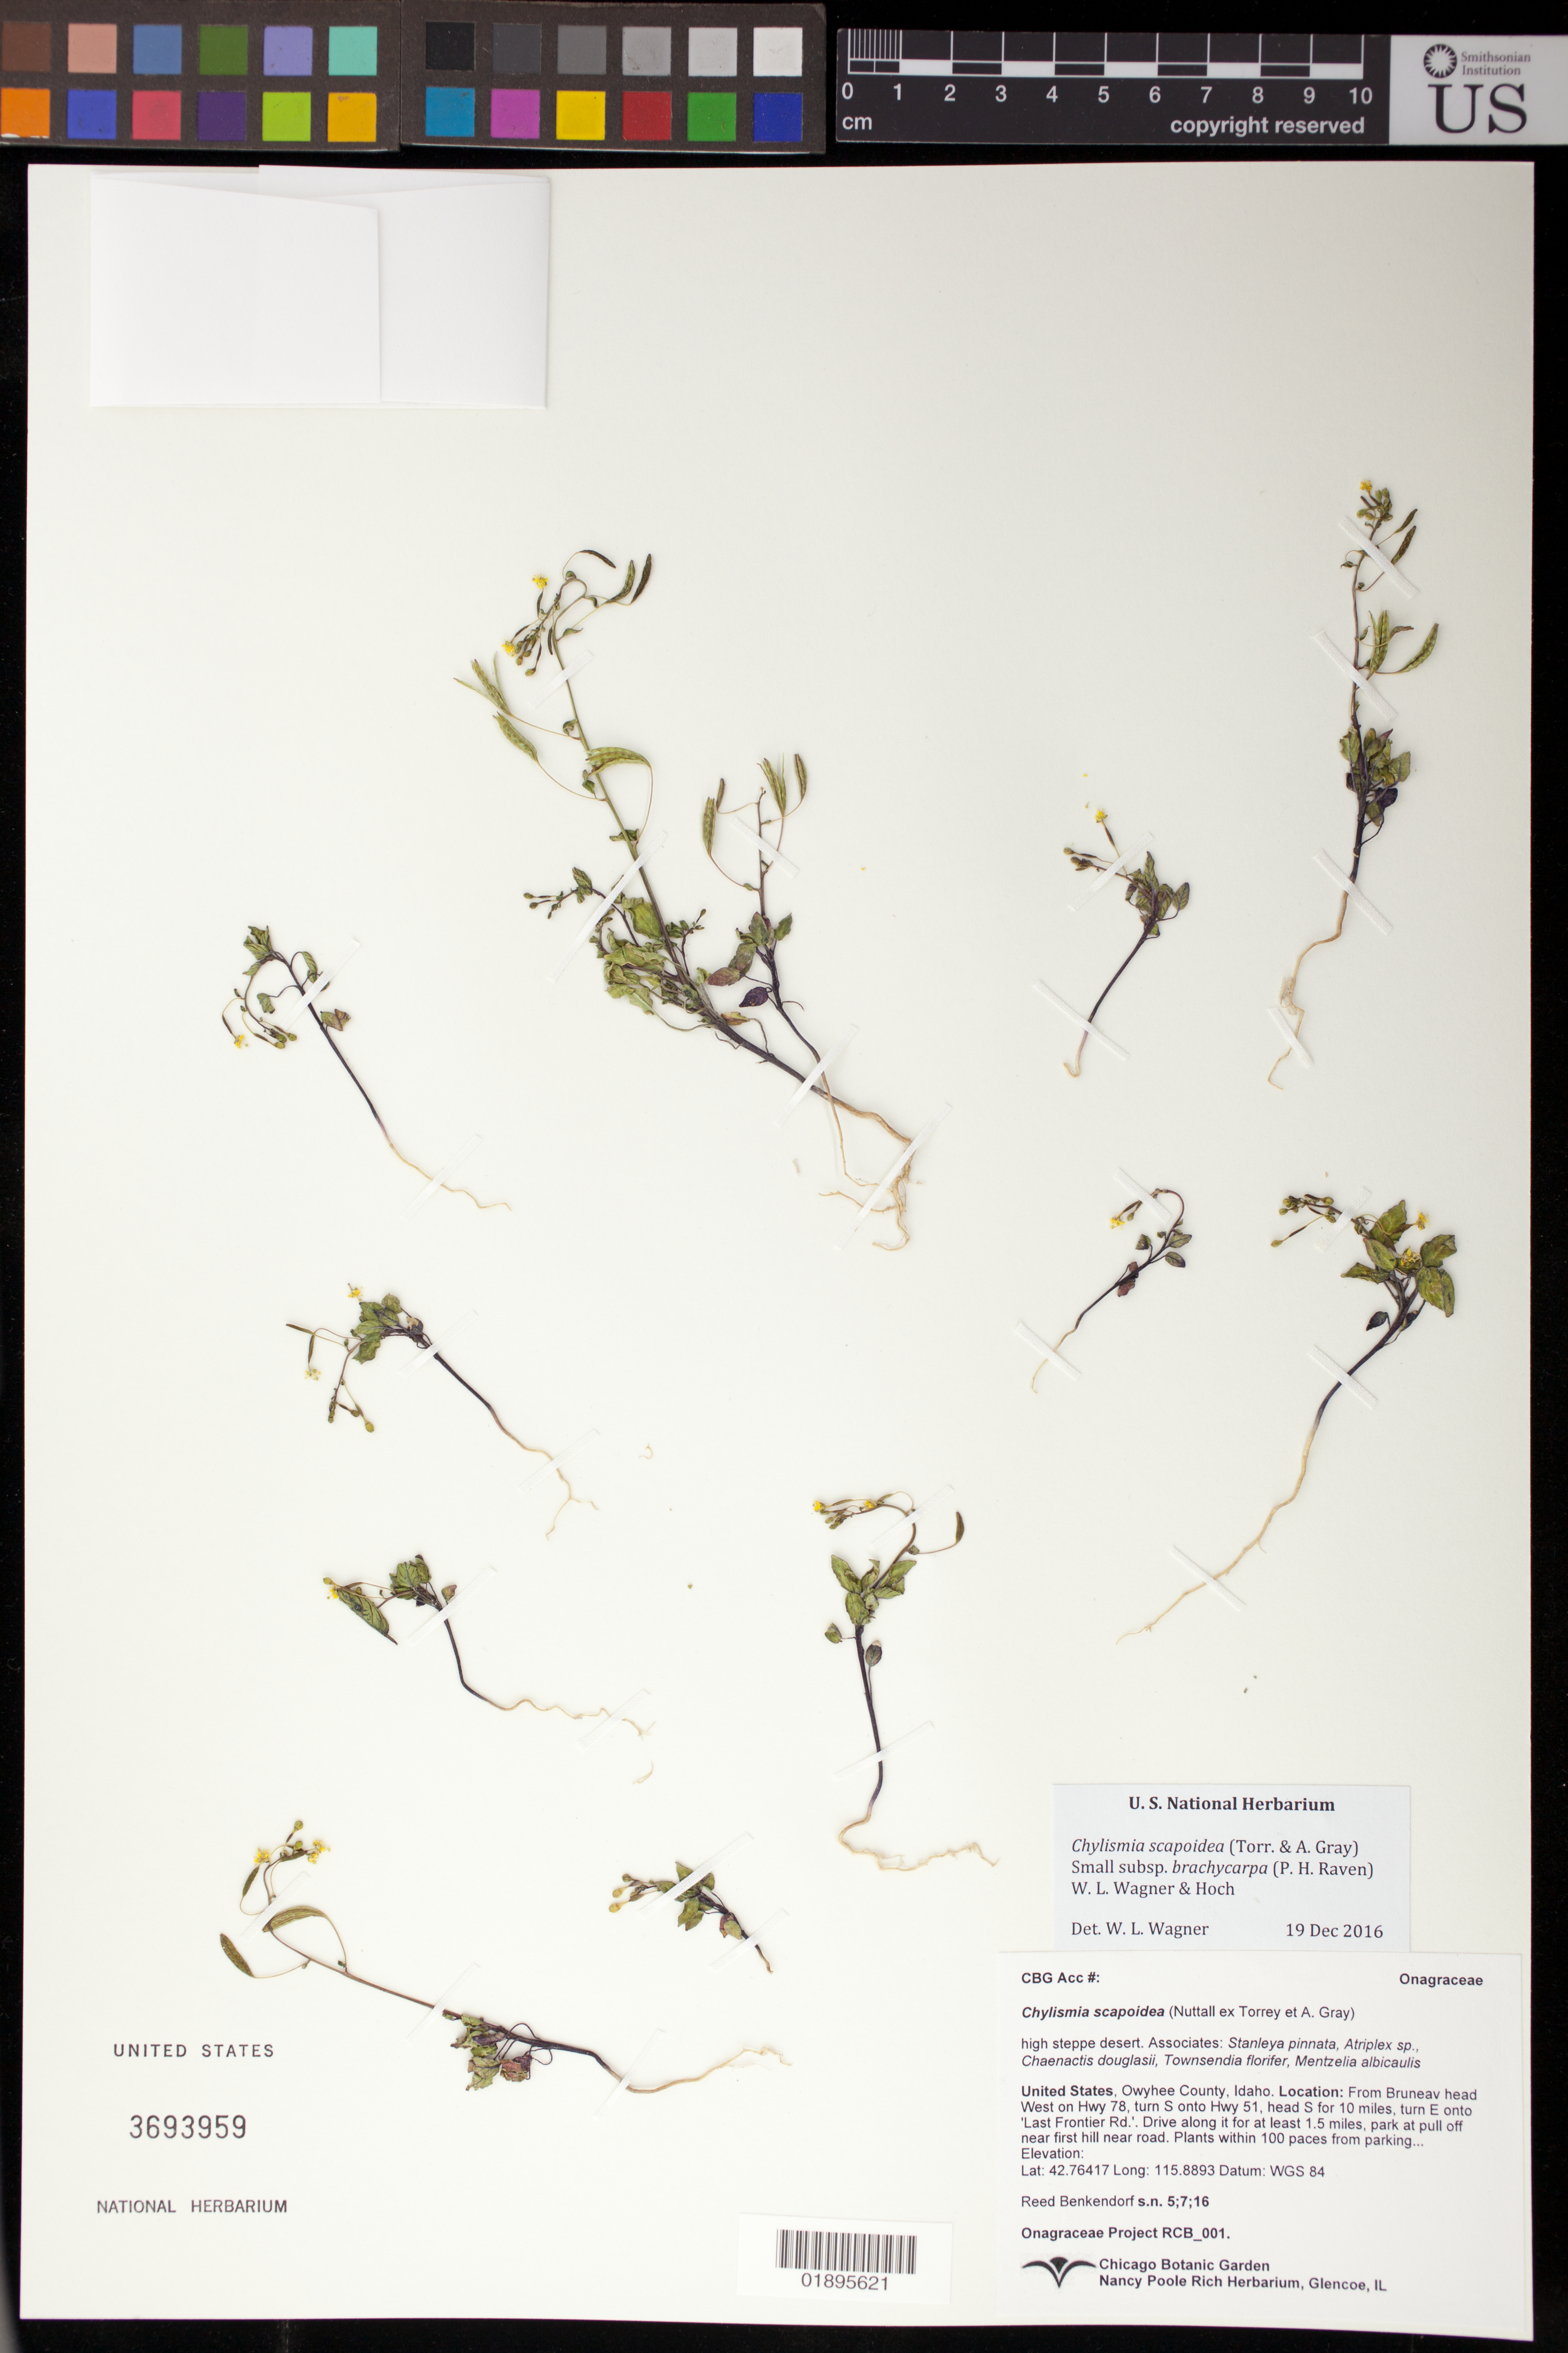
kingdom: Plantae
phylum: Tracheophyta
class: Magnoliopsida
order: Myrtales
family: Onagraceae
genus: Chylismia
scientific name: Chylismia scapoidea subsp. brachycarpa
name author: (P.H. Raven) W.L. Wagner & Hoch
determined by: Wagner, W. L., (BOT), Smithsonian Institution - National Museum of Natural History (UNITED STATES)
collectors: R. Benkendorf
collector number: RCB 001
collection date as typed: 5/7/2016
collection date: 2016-05-07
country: United States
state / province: Idaho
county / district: Owyhee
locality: West on Hwy 78 from Bruneau, south 10 miles on Hwy 51, east onto Last Frontier Road for 1.5 miles to first pulloff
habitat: High steppe desert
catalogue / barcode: US 3693959